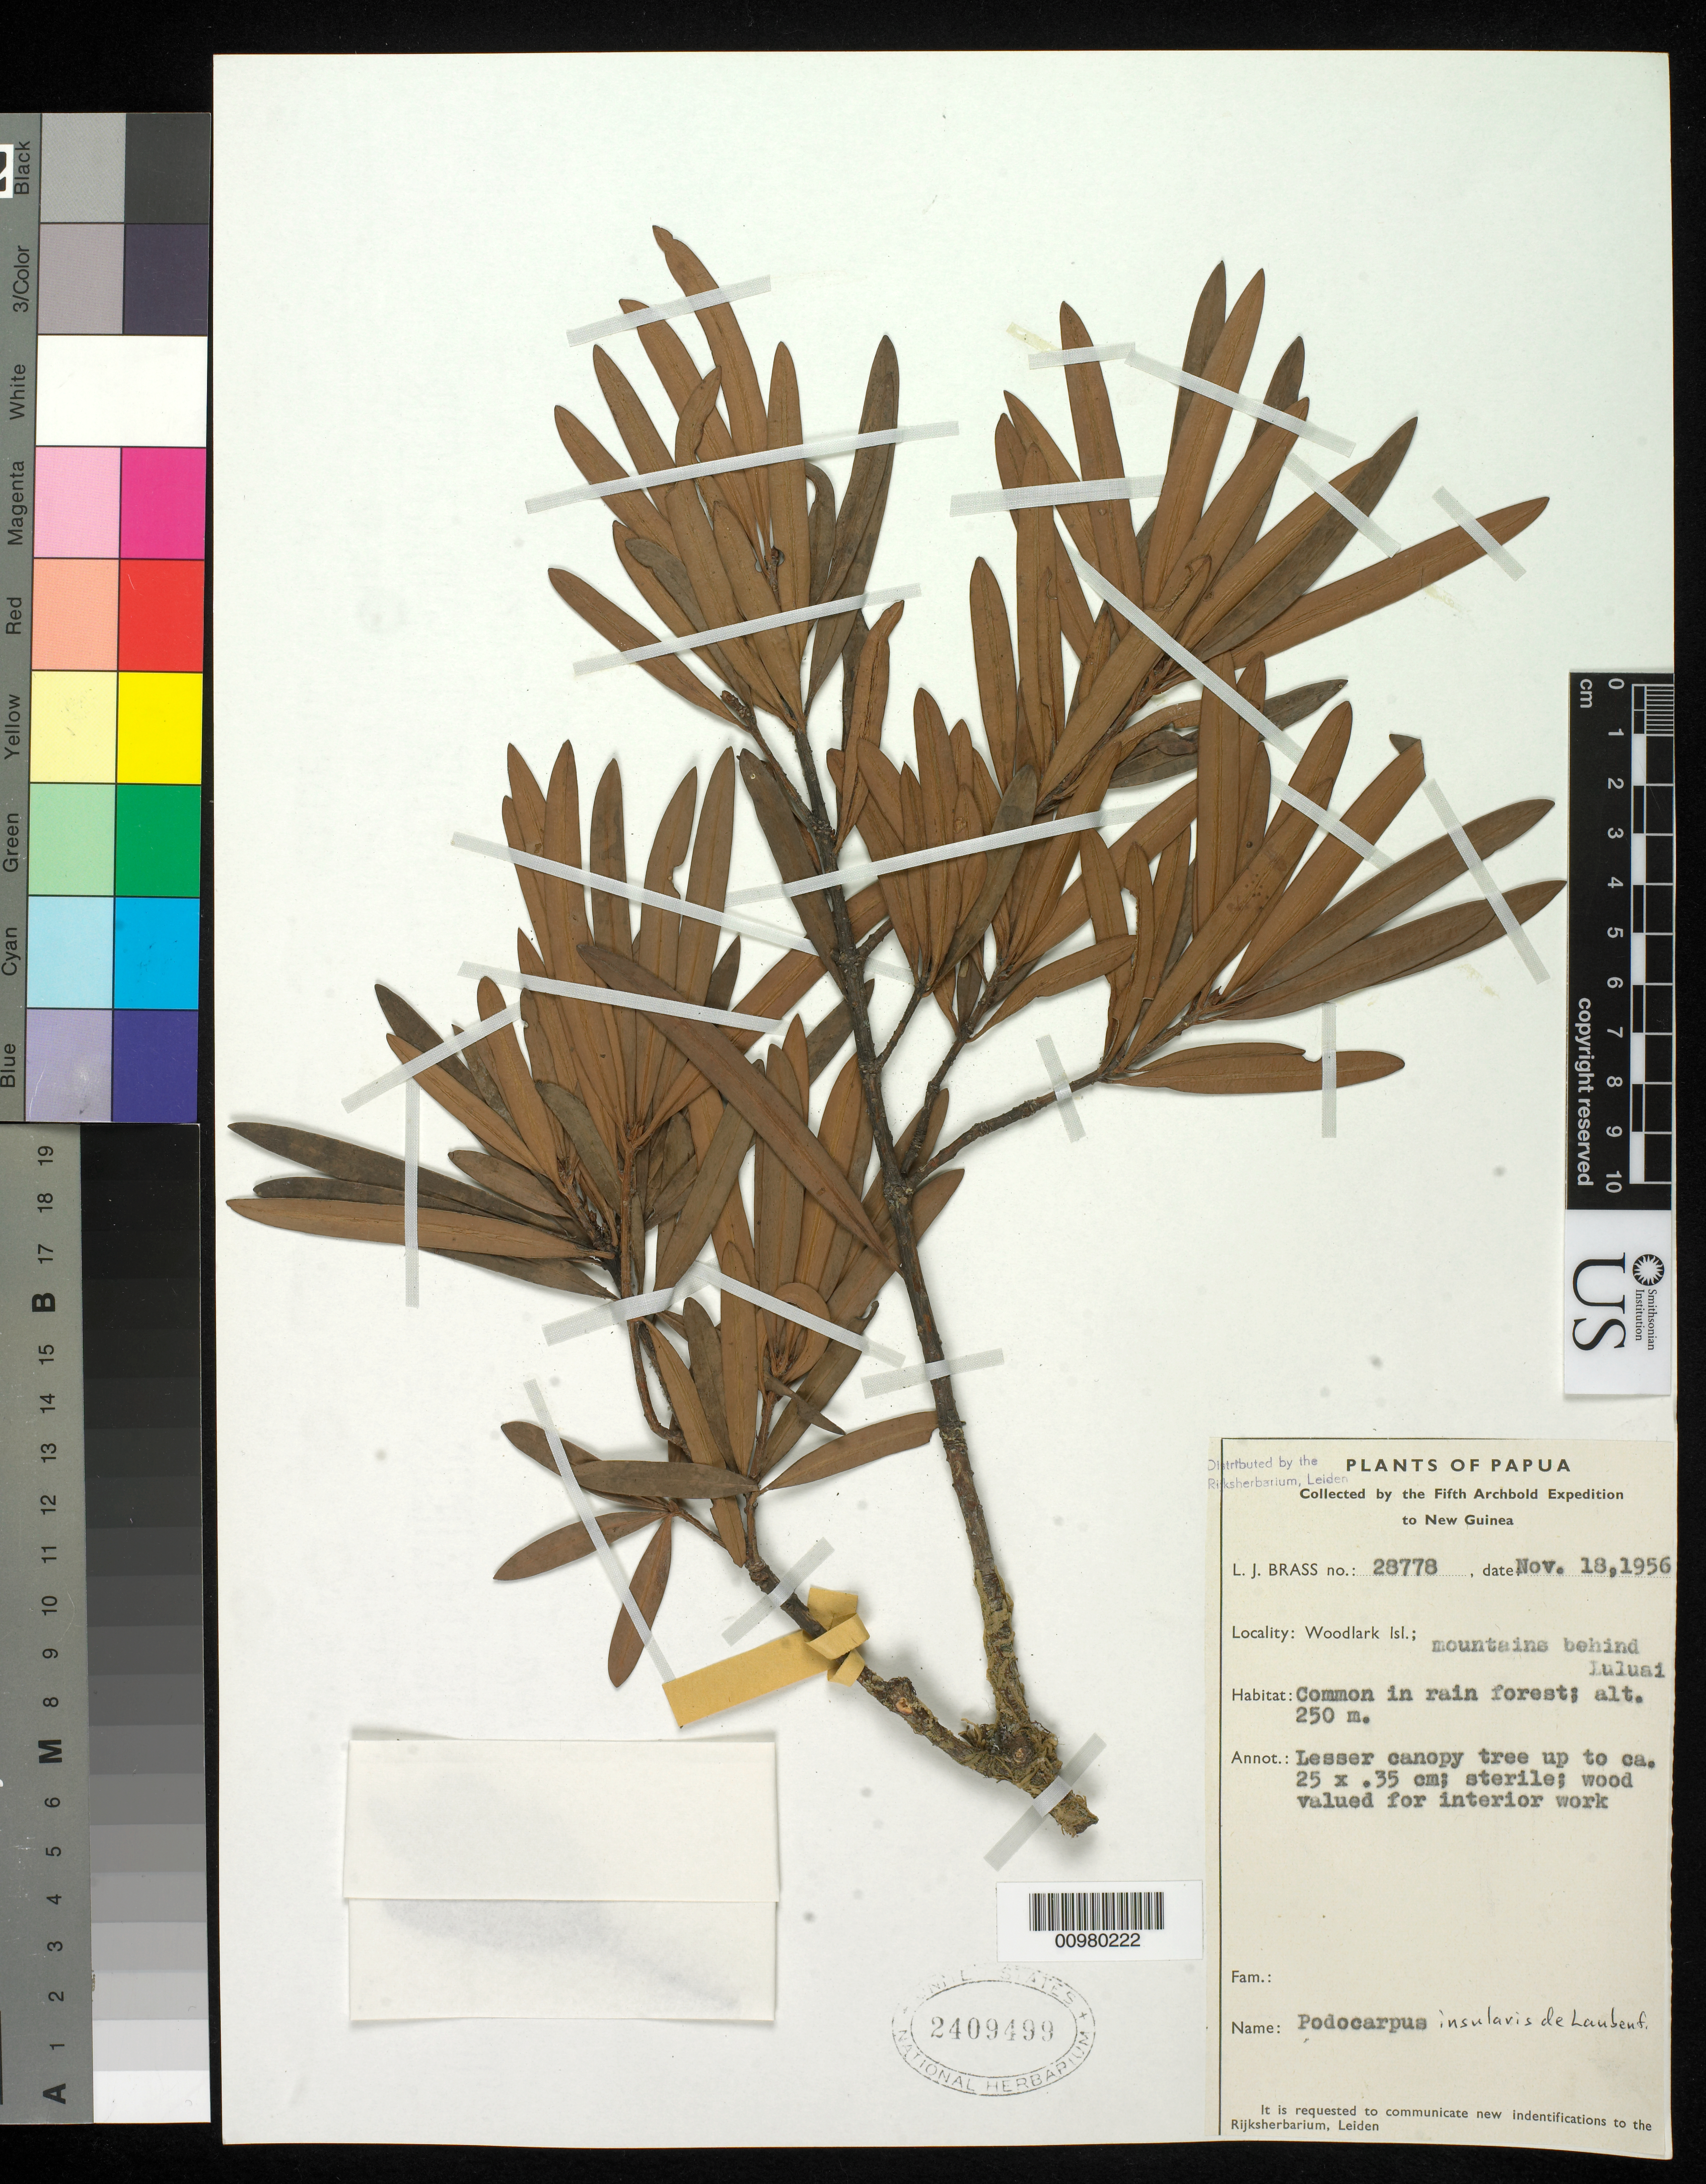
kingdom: Plantae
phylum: Tracheophyta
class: Pinopsida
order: Pinales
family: Podocarpaceae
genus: Podocarpus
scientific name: Podocarpus insularis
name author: de Laub.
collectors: L. J. Brass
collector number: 28778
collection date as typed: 18 Nov 1956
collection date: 1956-11-18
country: Papua New Guinea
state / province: Milne Bay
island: Muyua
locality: mountains behind Luluai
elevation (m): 250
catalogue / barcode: US 2409499